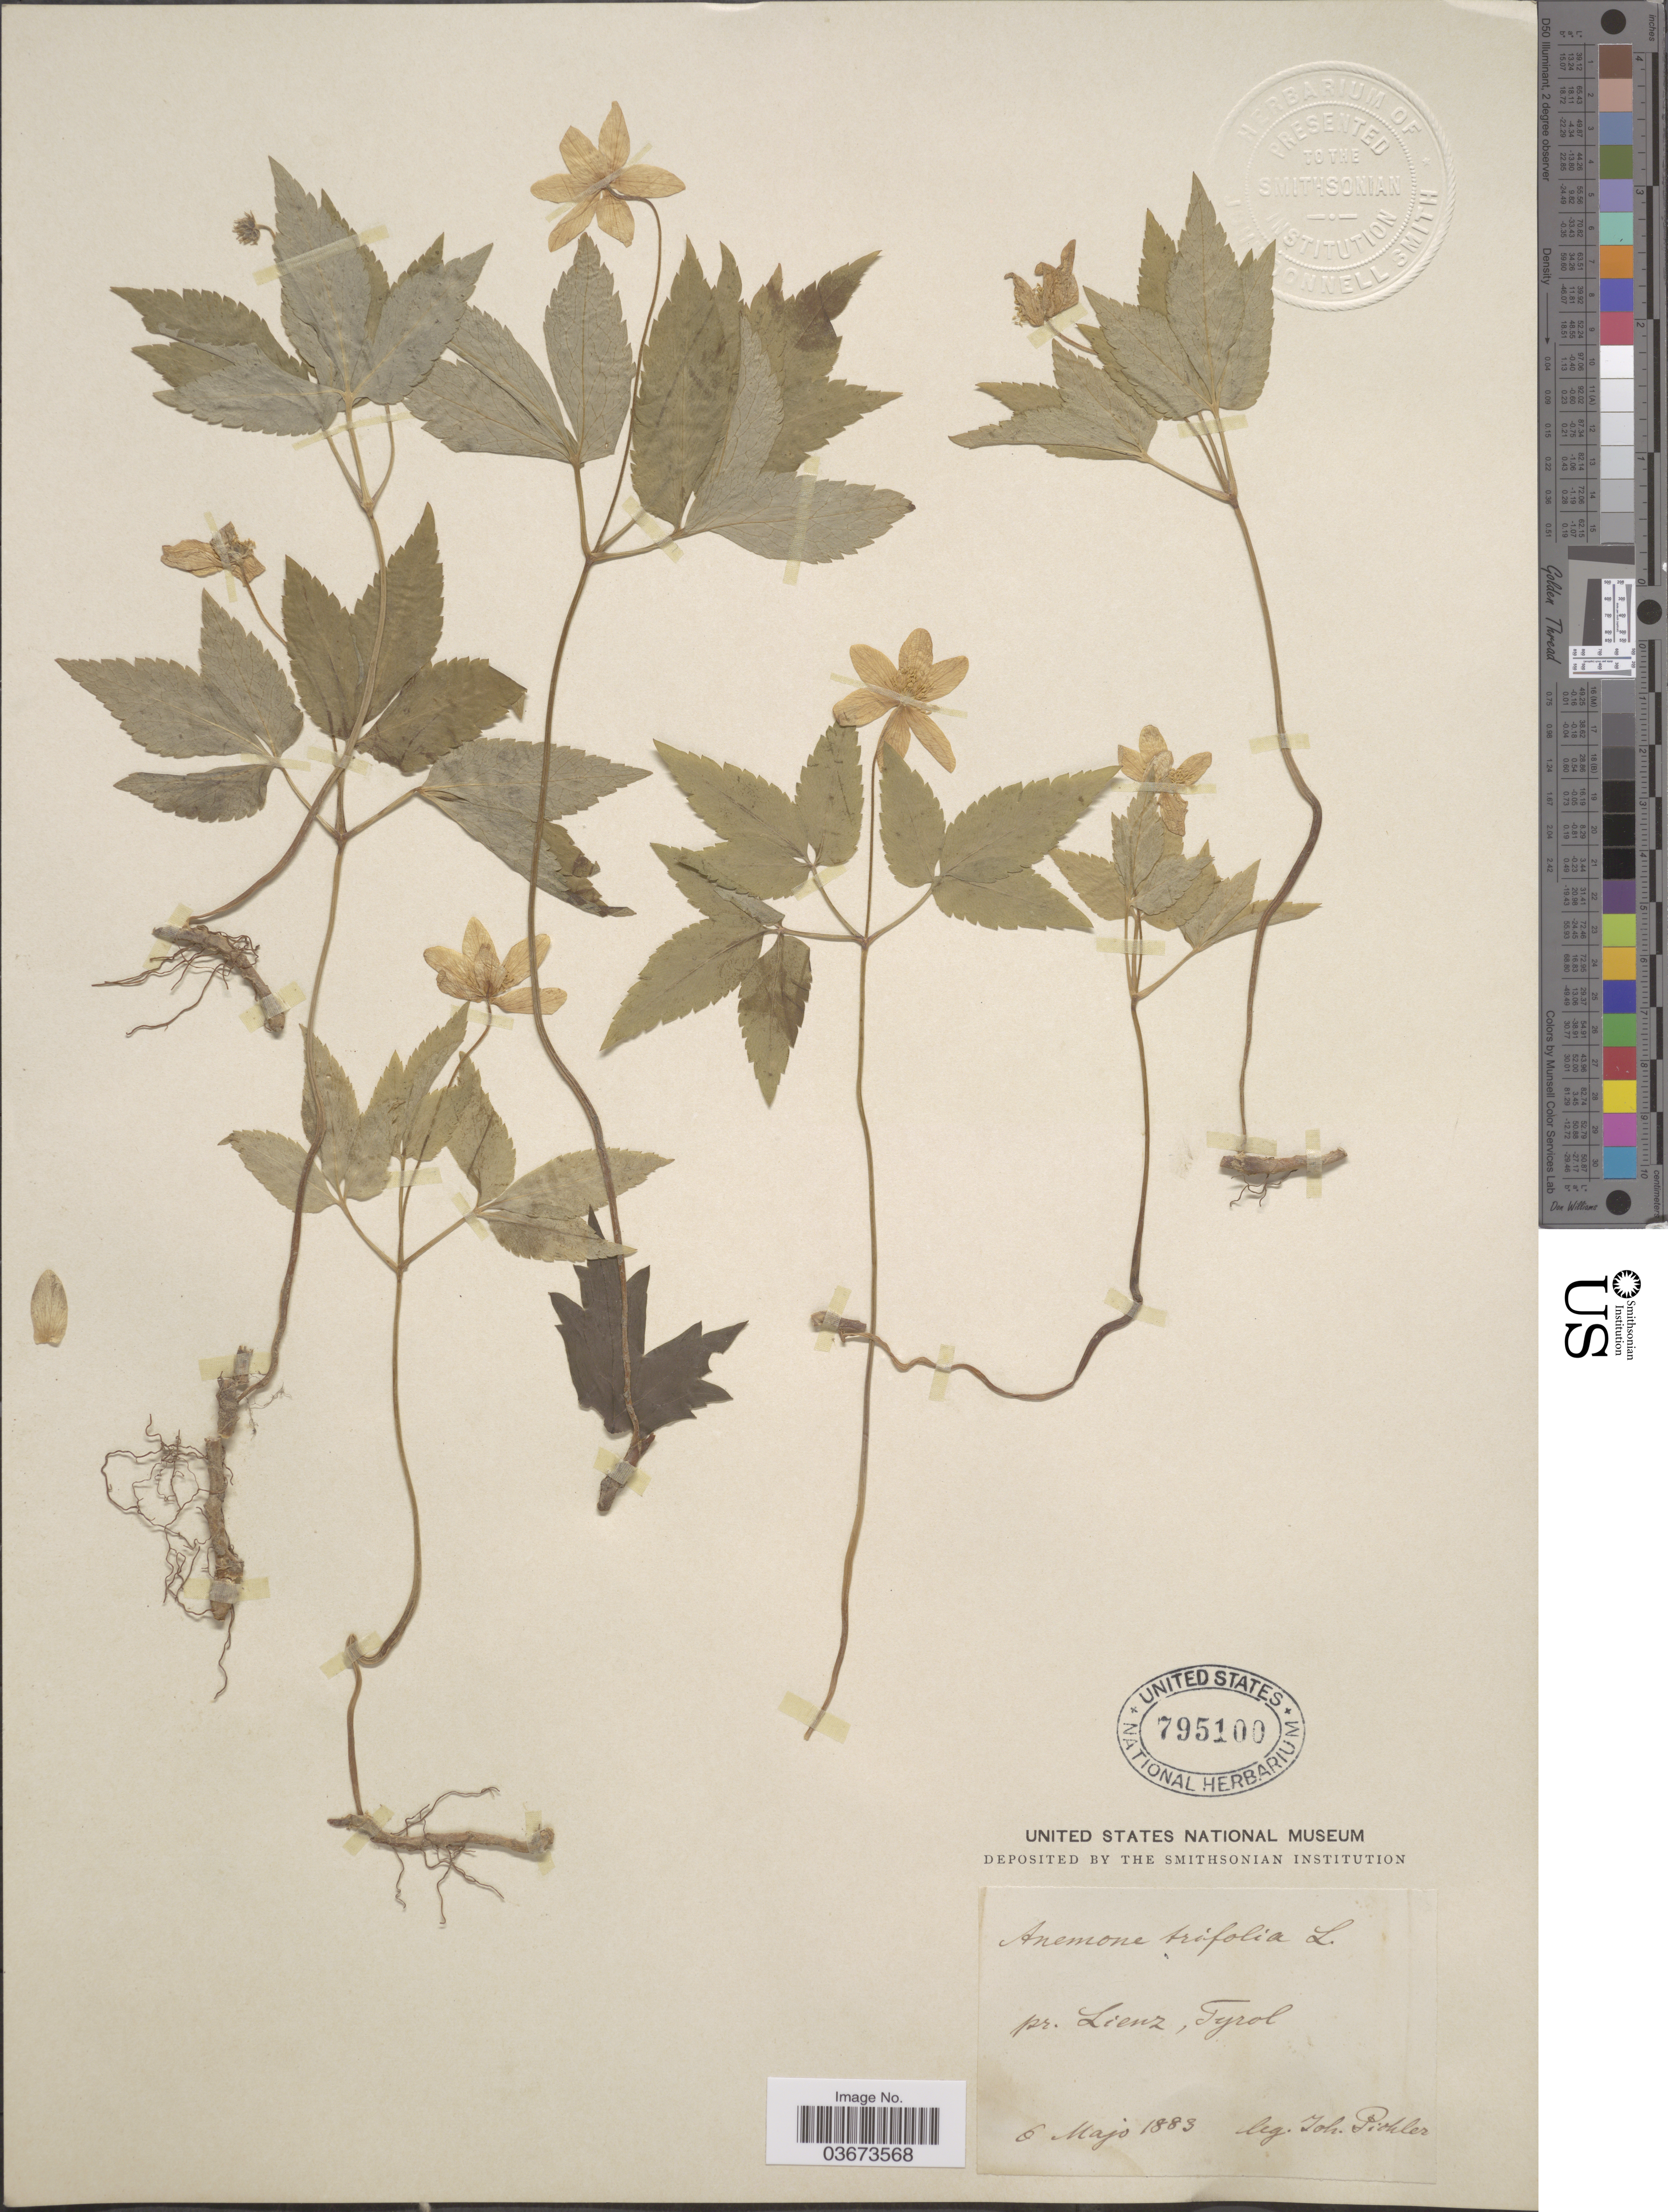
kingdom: Plantae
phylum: Tracheophyta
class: Magnoliopsida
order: Ranunculales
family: Ranunculaceae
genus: Anemone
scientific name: Anemone trifolia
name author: L.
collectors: J. Pichler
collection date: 1883-05-06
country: Austria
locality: Pr. Lienz, Tyrol.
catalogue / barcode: US 795100